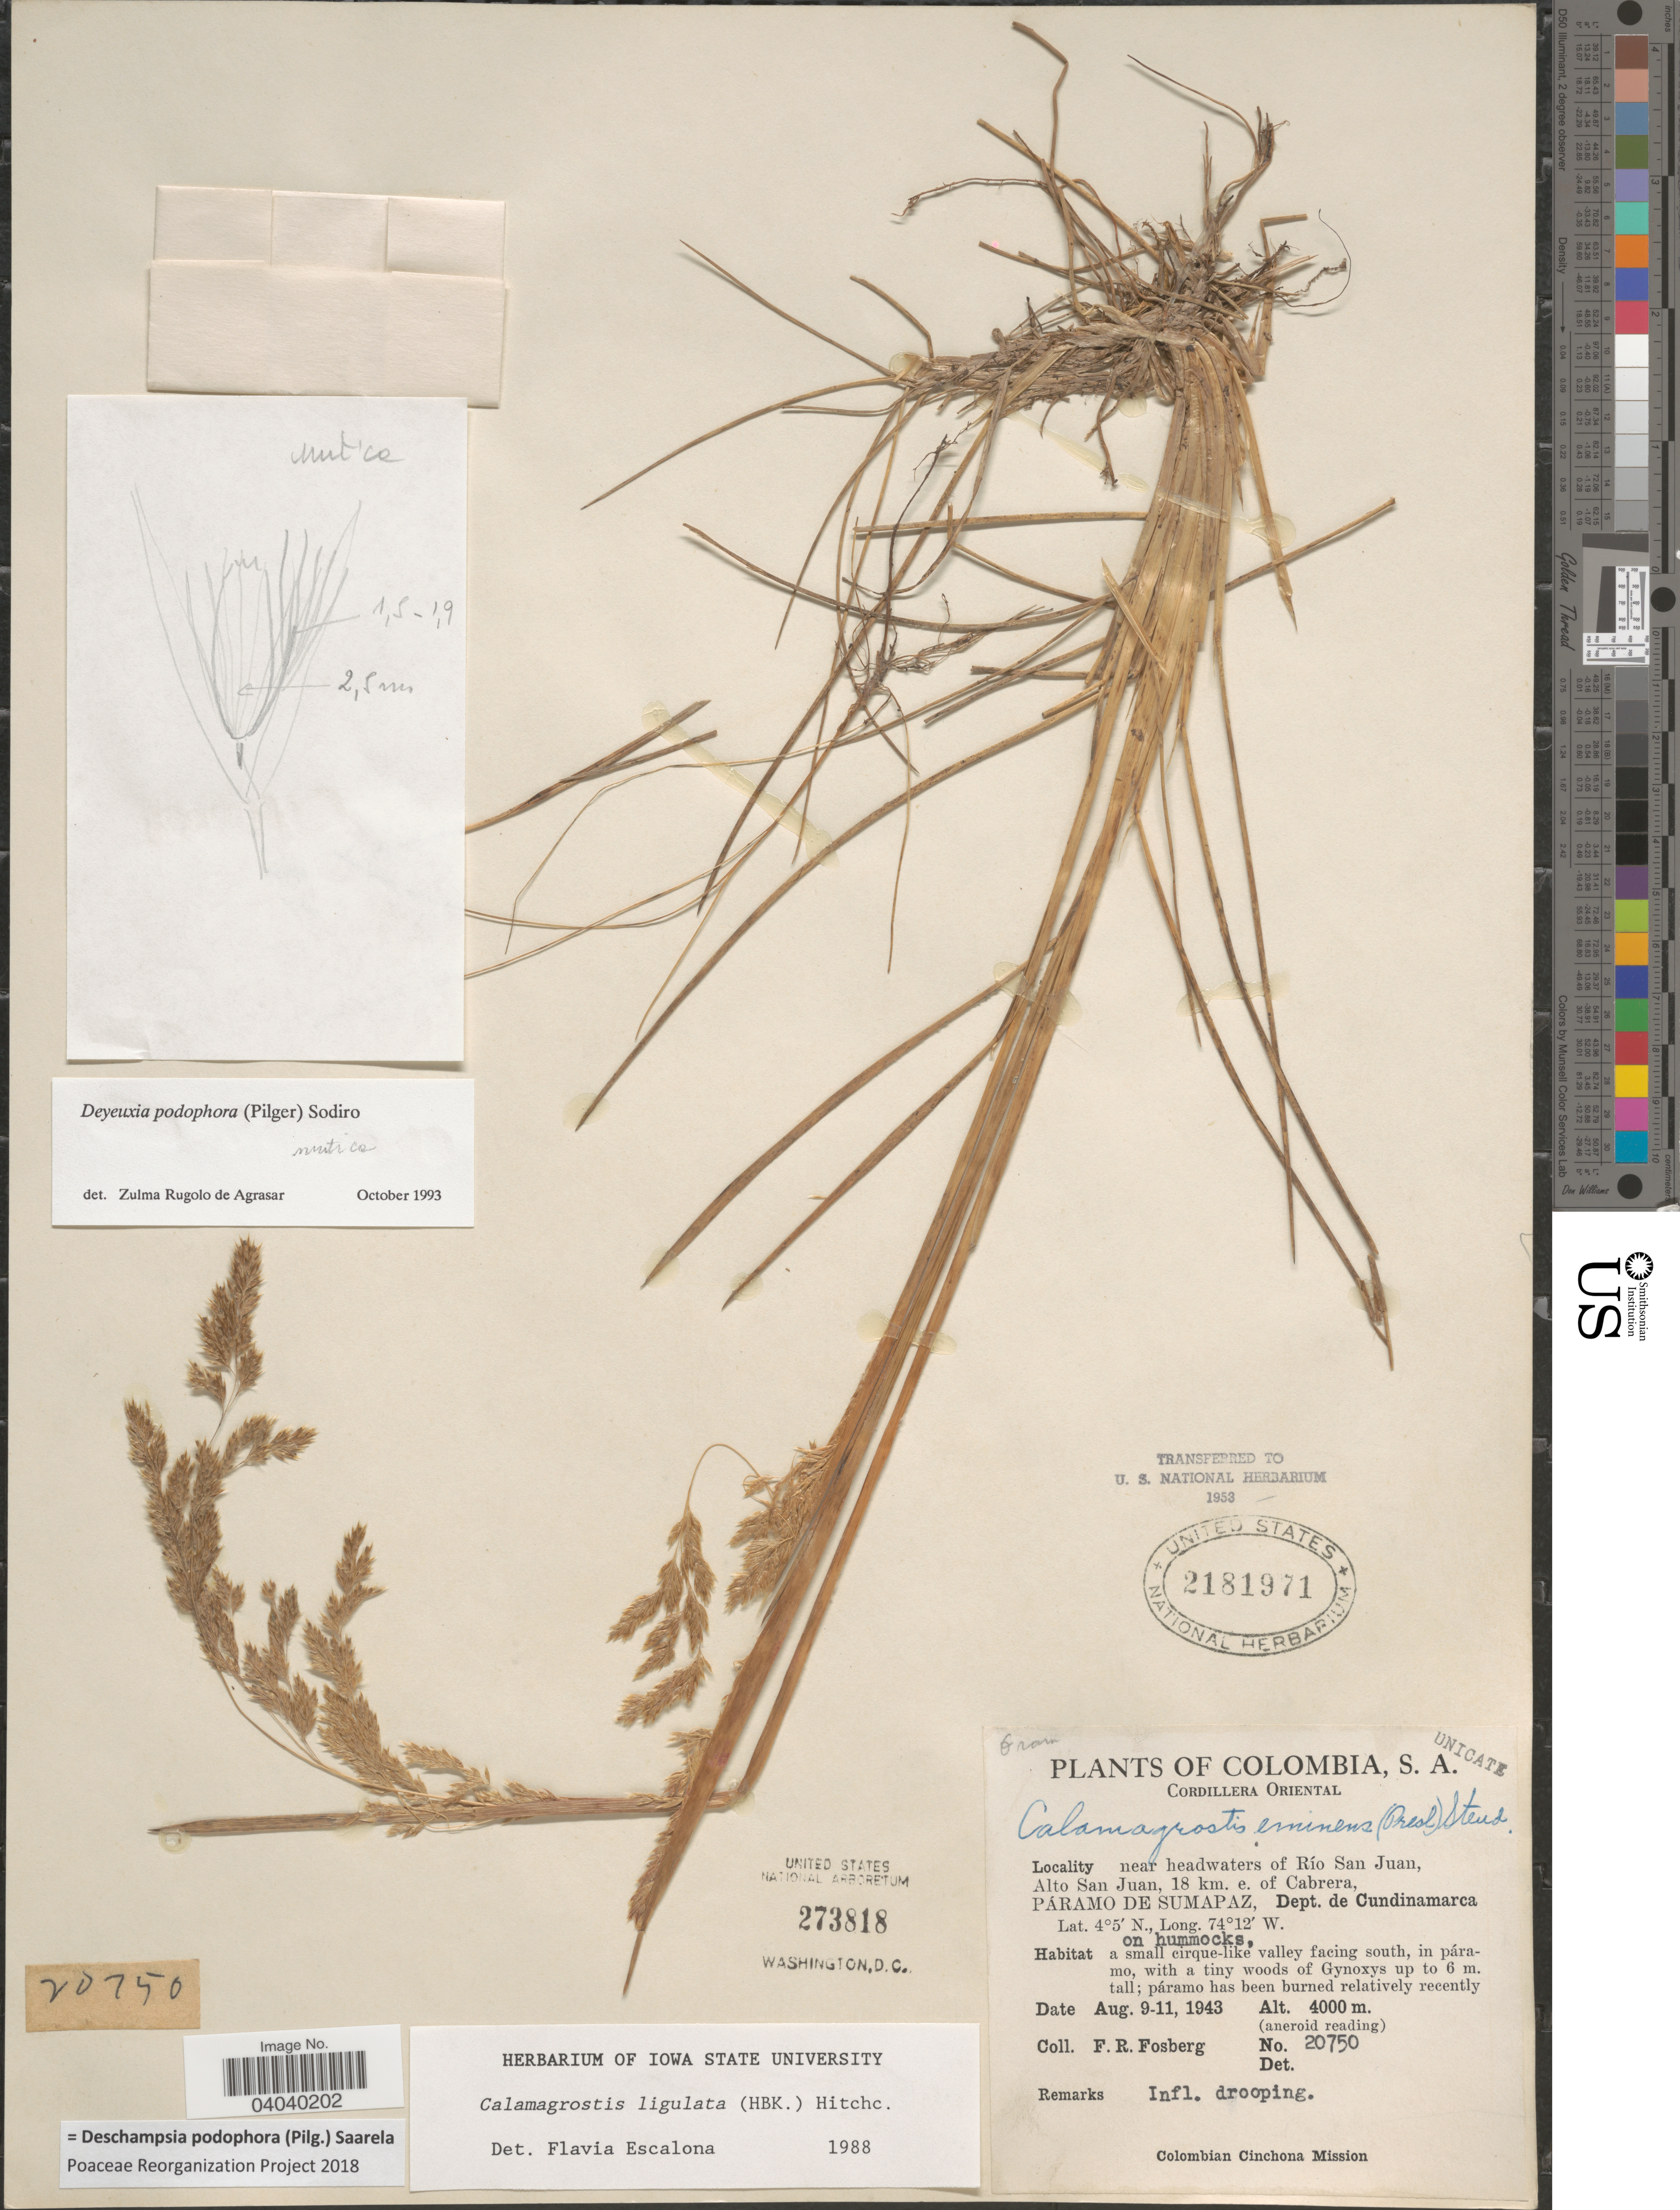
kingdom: Plantae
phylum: Tracheophyta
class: Liliopsida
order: Poales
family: Poaceae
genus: Deschampsia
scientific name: Deschampsia podophora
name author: (Pilg.) Saarela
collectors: F. R. Fosberg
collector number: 20750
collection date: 1943-08-09/1943-08-11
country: Colombia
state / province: Cundinamarca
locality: Cordillera Oriental. Near headwaters of Río San Juan, Alto San Juan, 18 km. e. of Cabrera, Páramo de Sumapaz, Dept. de Cundinamarca.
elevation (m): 4000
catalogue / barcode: US 2181971